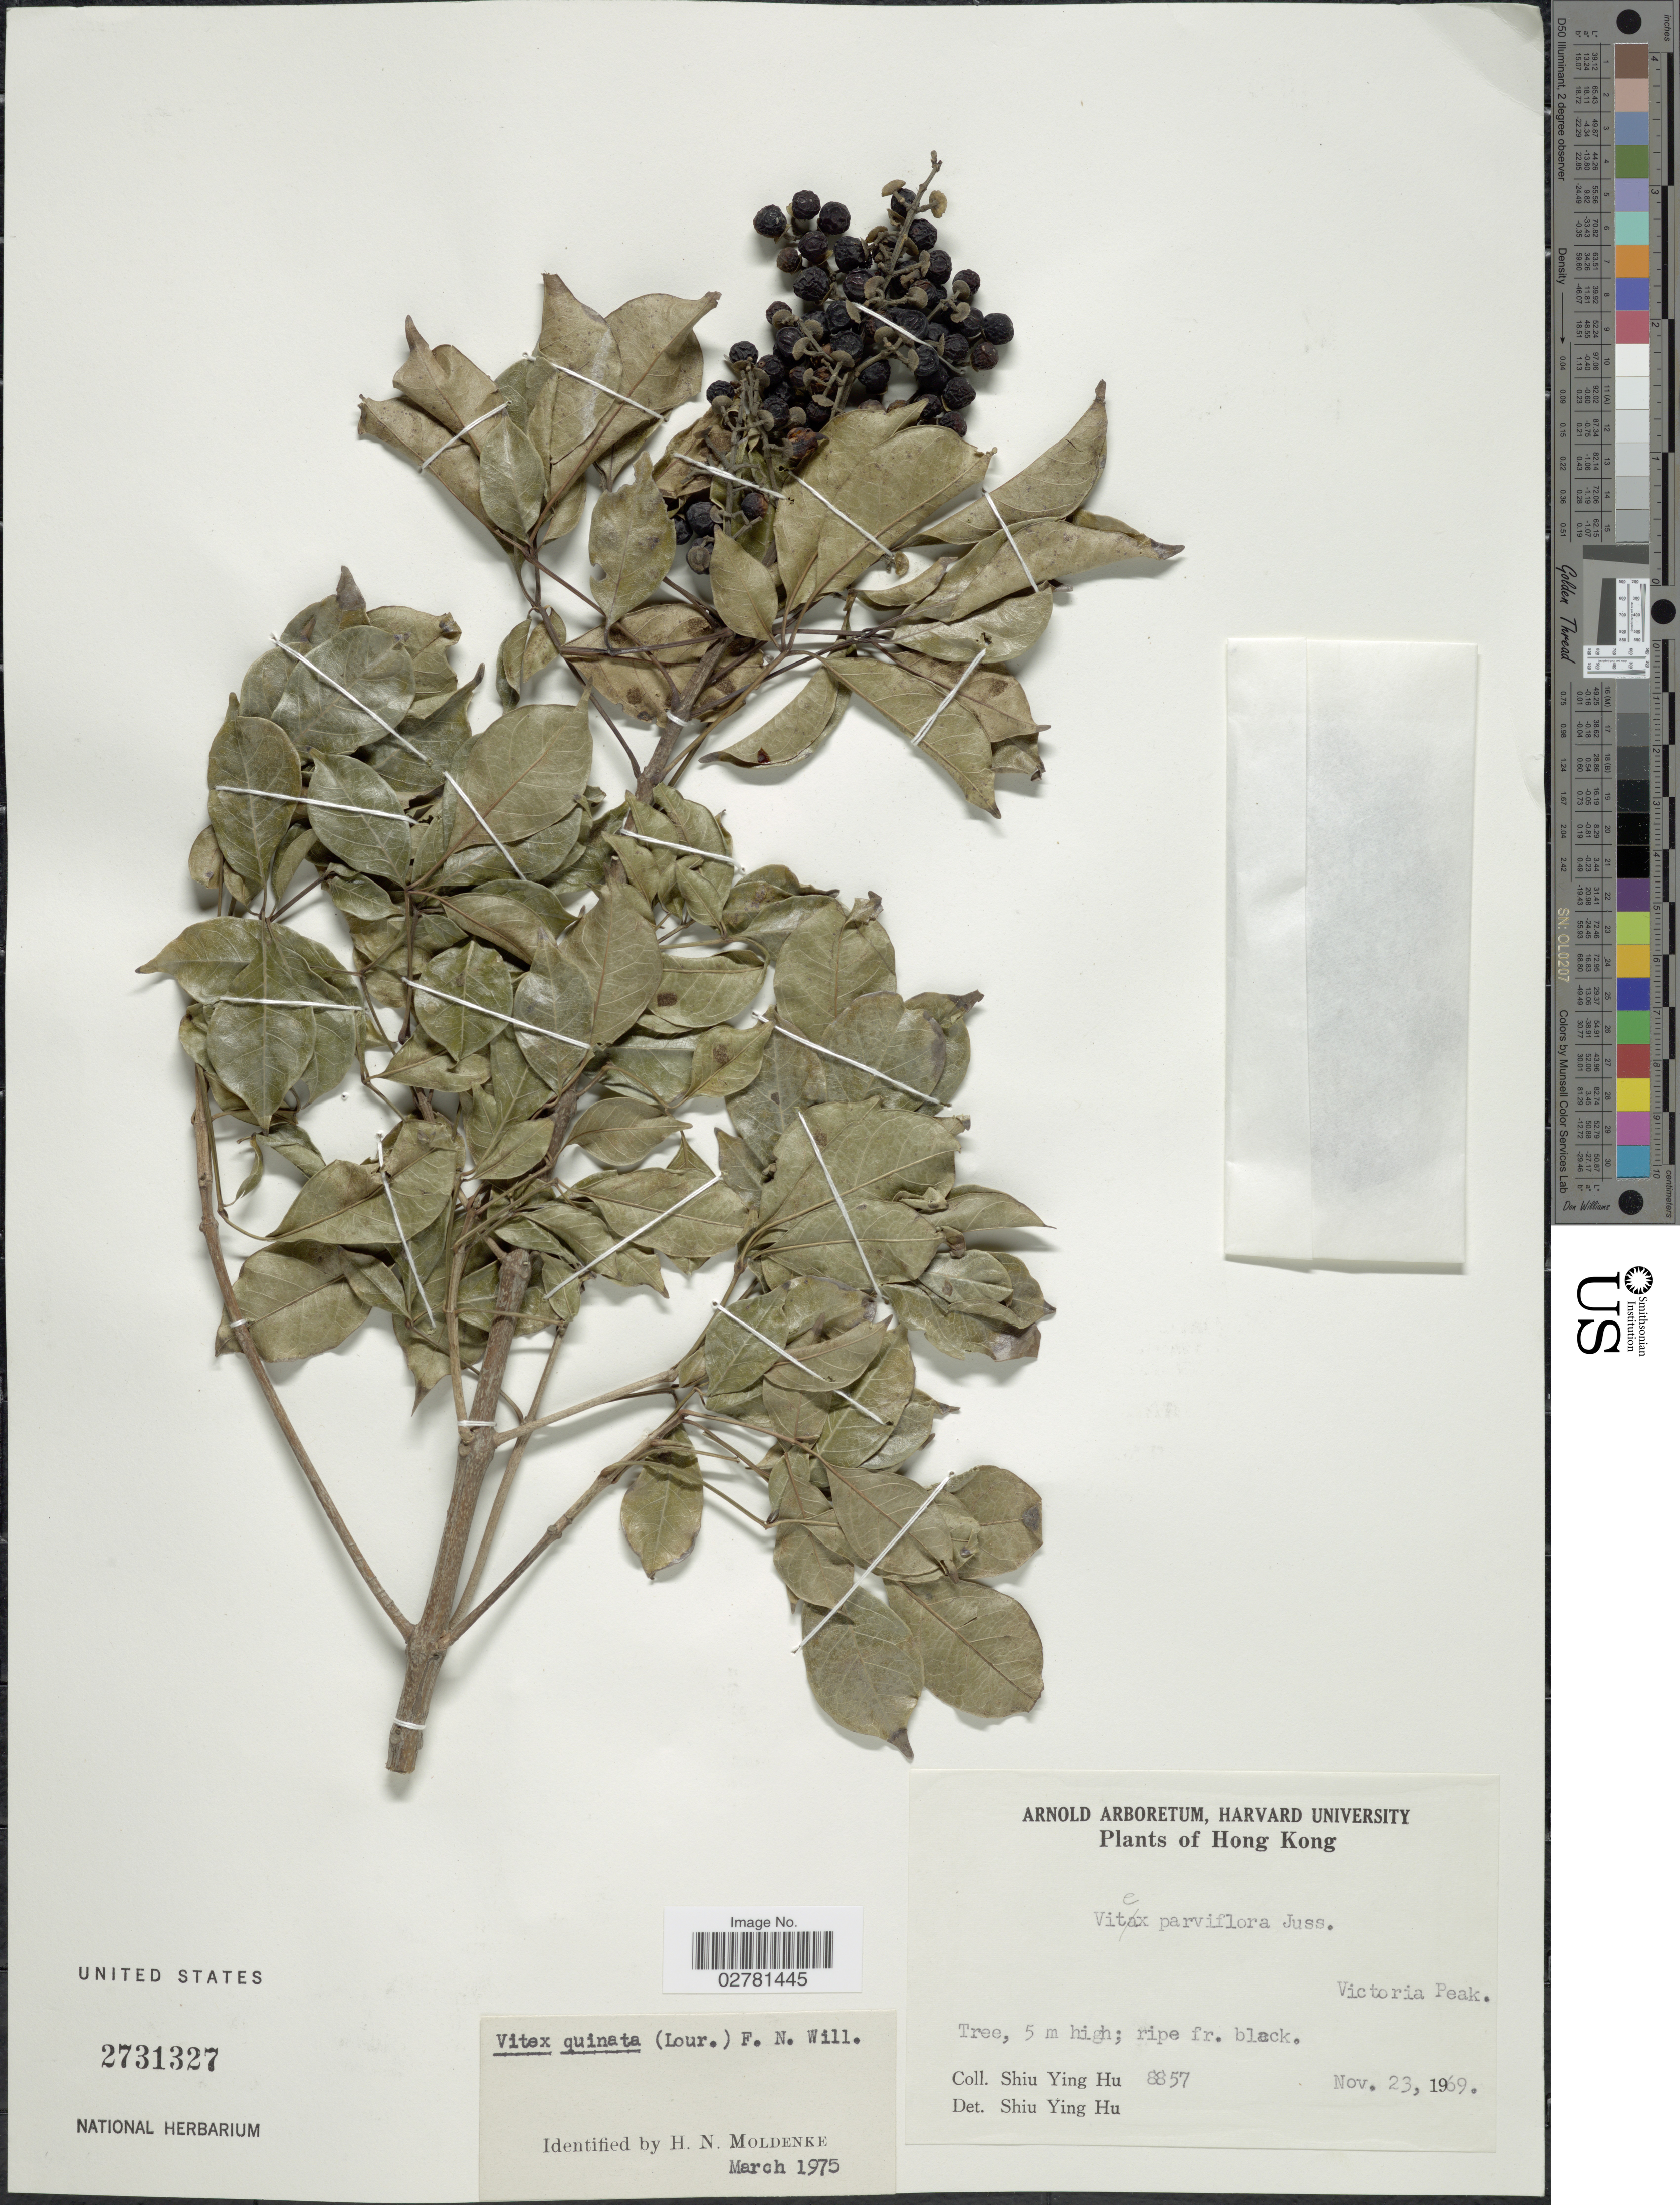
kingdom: Plantae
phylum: Tracheophyta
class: Magnoliopsida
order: Lamiales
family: Lamiaceae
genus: Vitex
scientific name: Vitex quinata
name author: (Lour.) F.N. Williams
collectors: S. Y. Hu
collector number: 8857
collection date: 1969-11-23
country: China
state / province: Hong Kong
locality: Victoria Peak.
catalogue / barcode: US 2731327